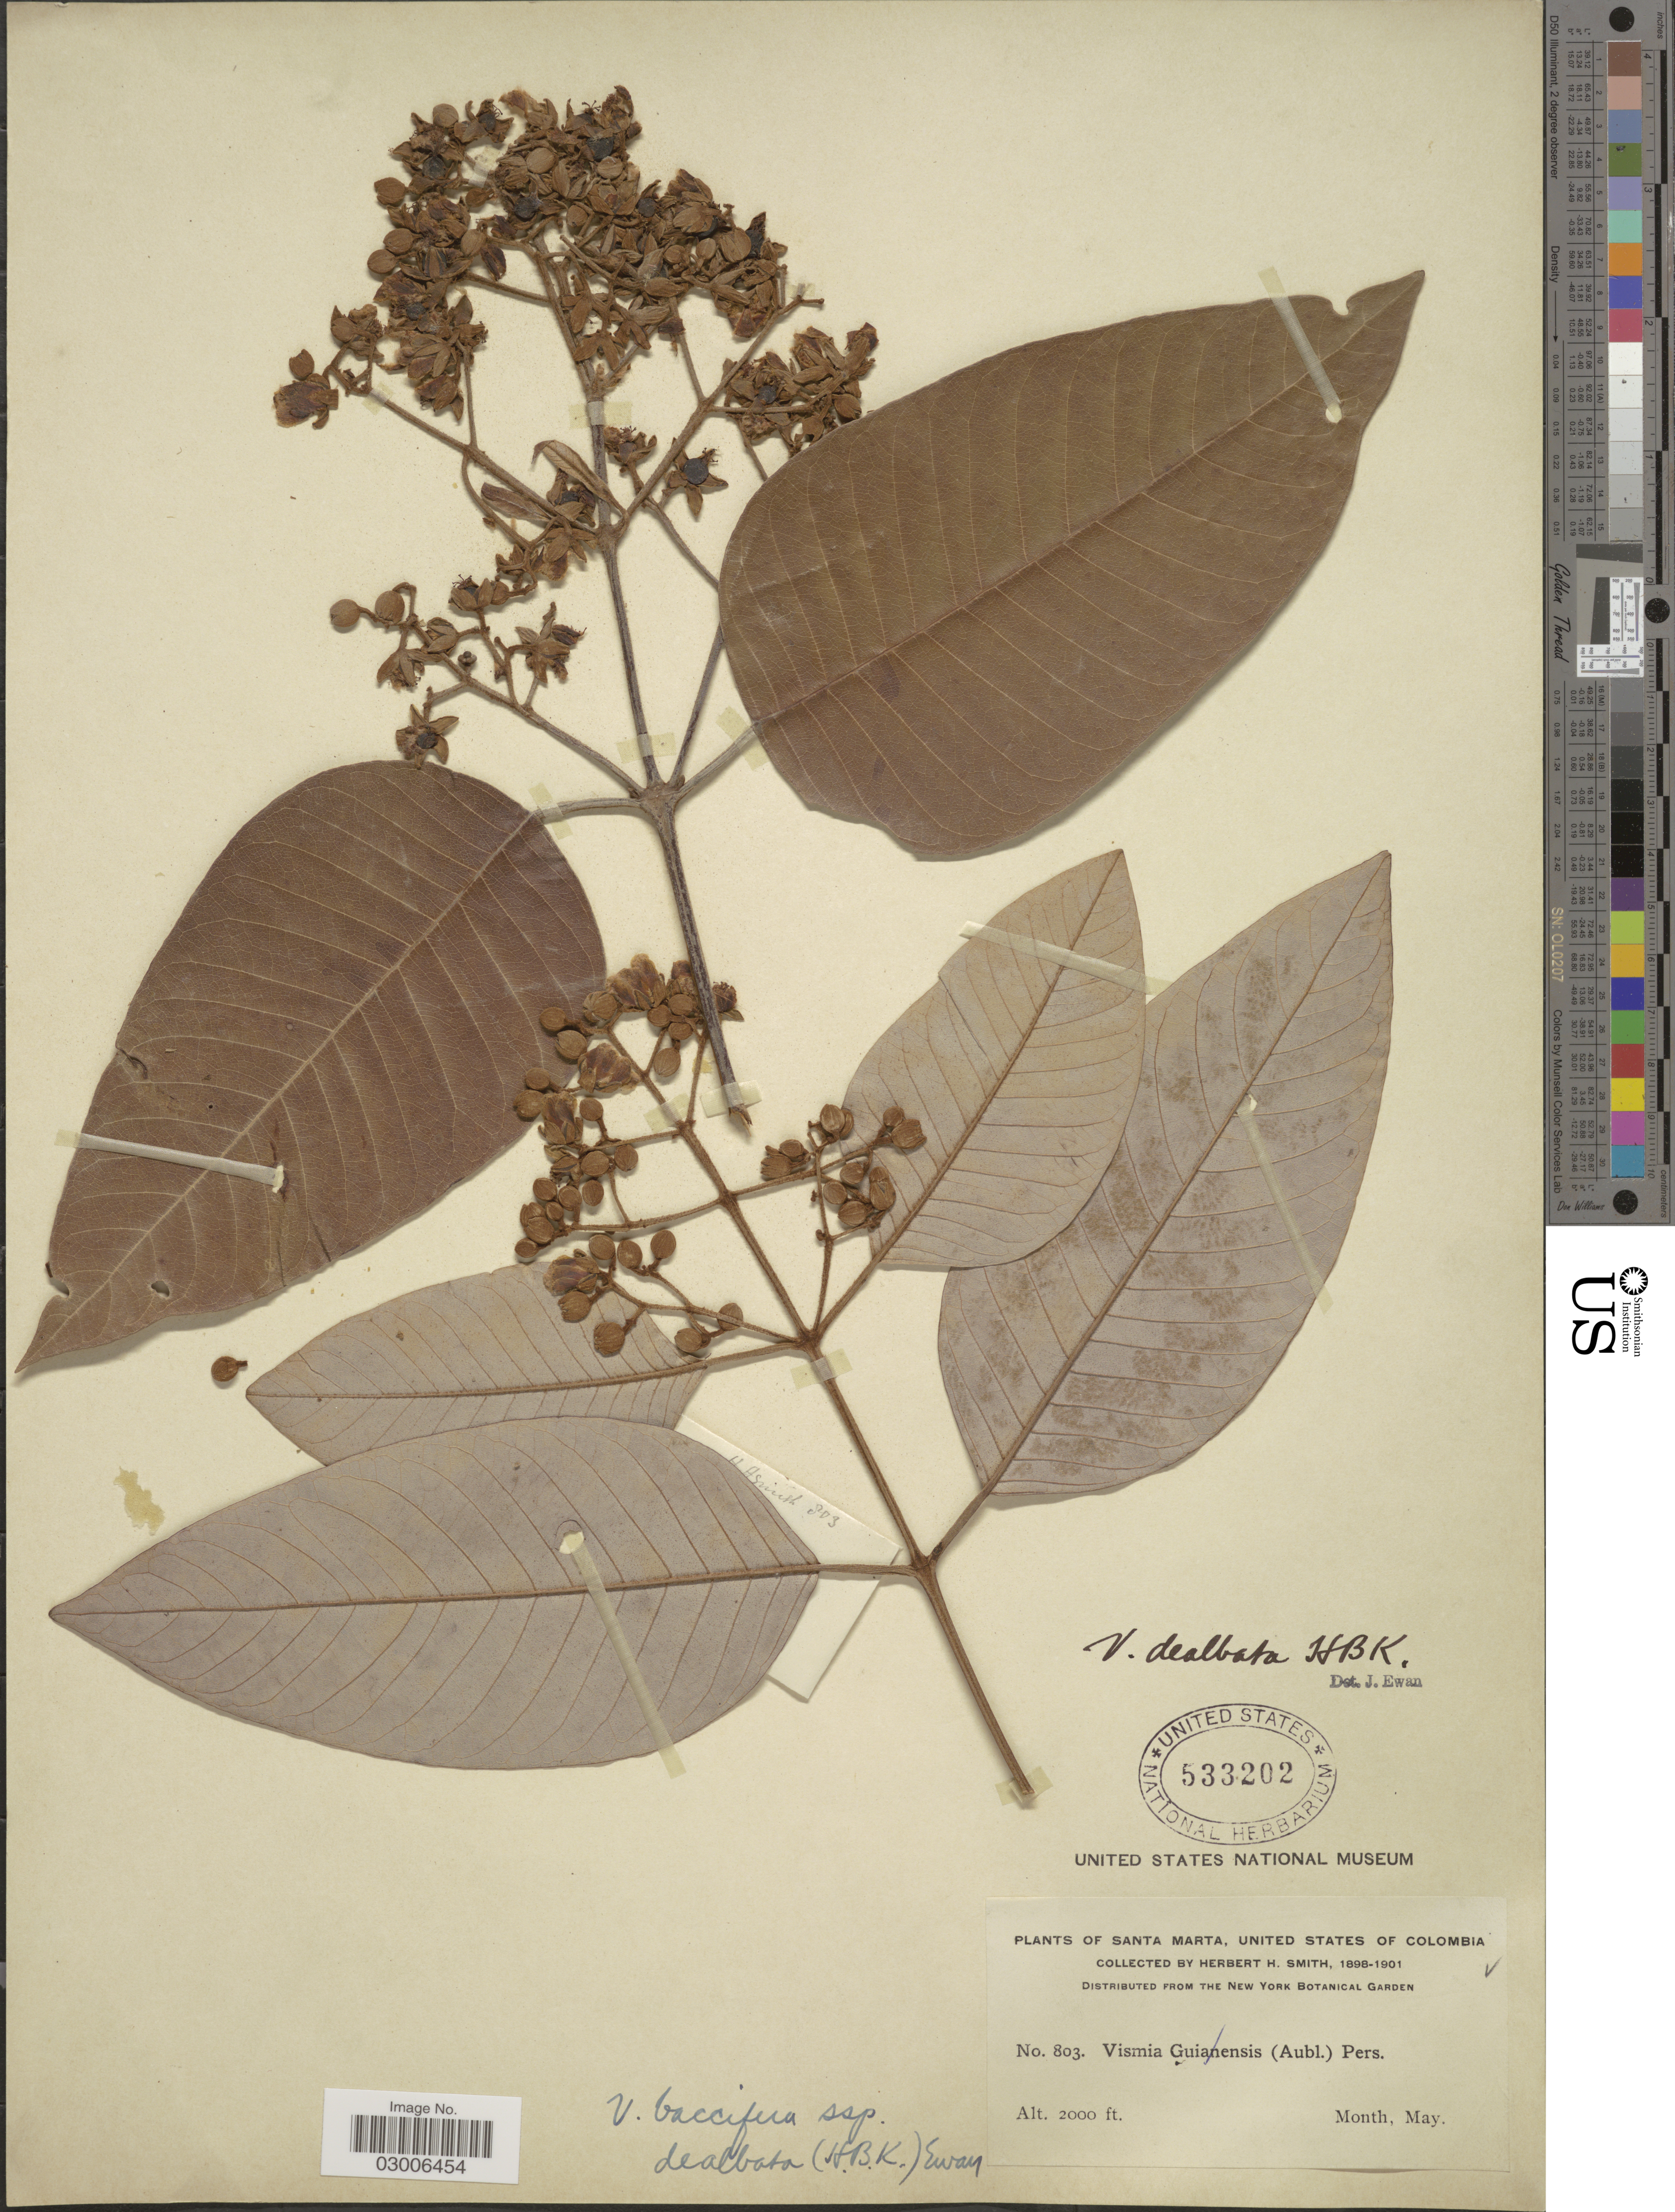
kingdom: Plantae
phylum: Tracheophyta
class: Magnoliopsida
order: Malpighiales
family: Hypericaceae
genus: Vismia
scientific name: Vismia baccifera subsp. dealbata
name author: (Kunth) Ewan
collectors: Herbert H. Smith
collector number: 803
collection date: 1898-05/1901-05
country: Colombia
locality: Santa Marta, United States of Colombia.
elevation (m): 610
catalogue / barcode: US 533202